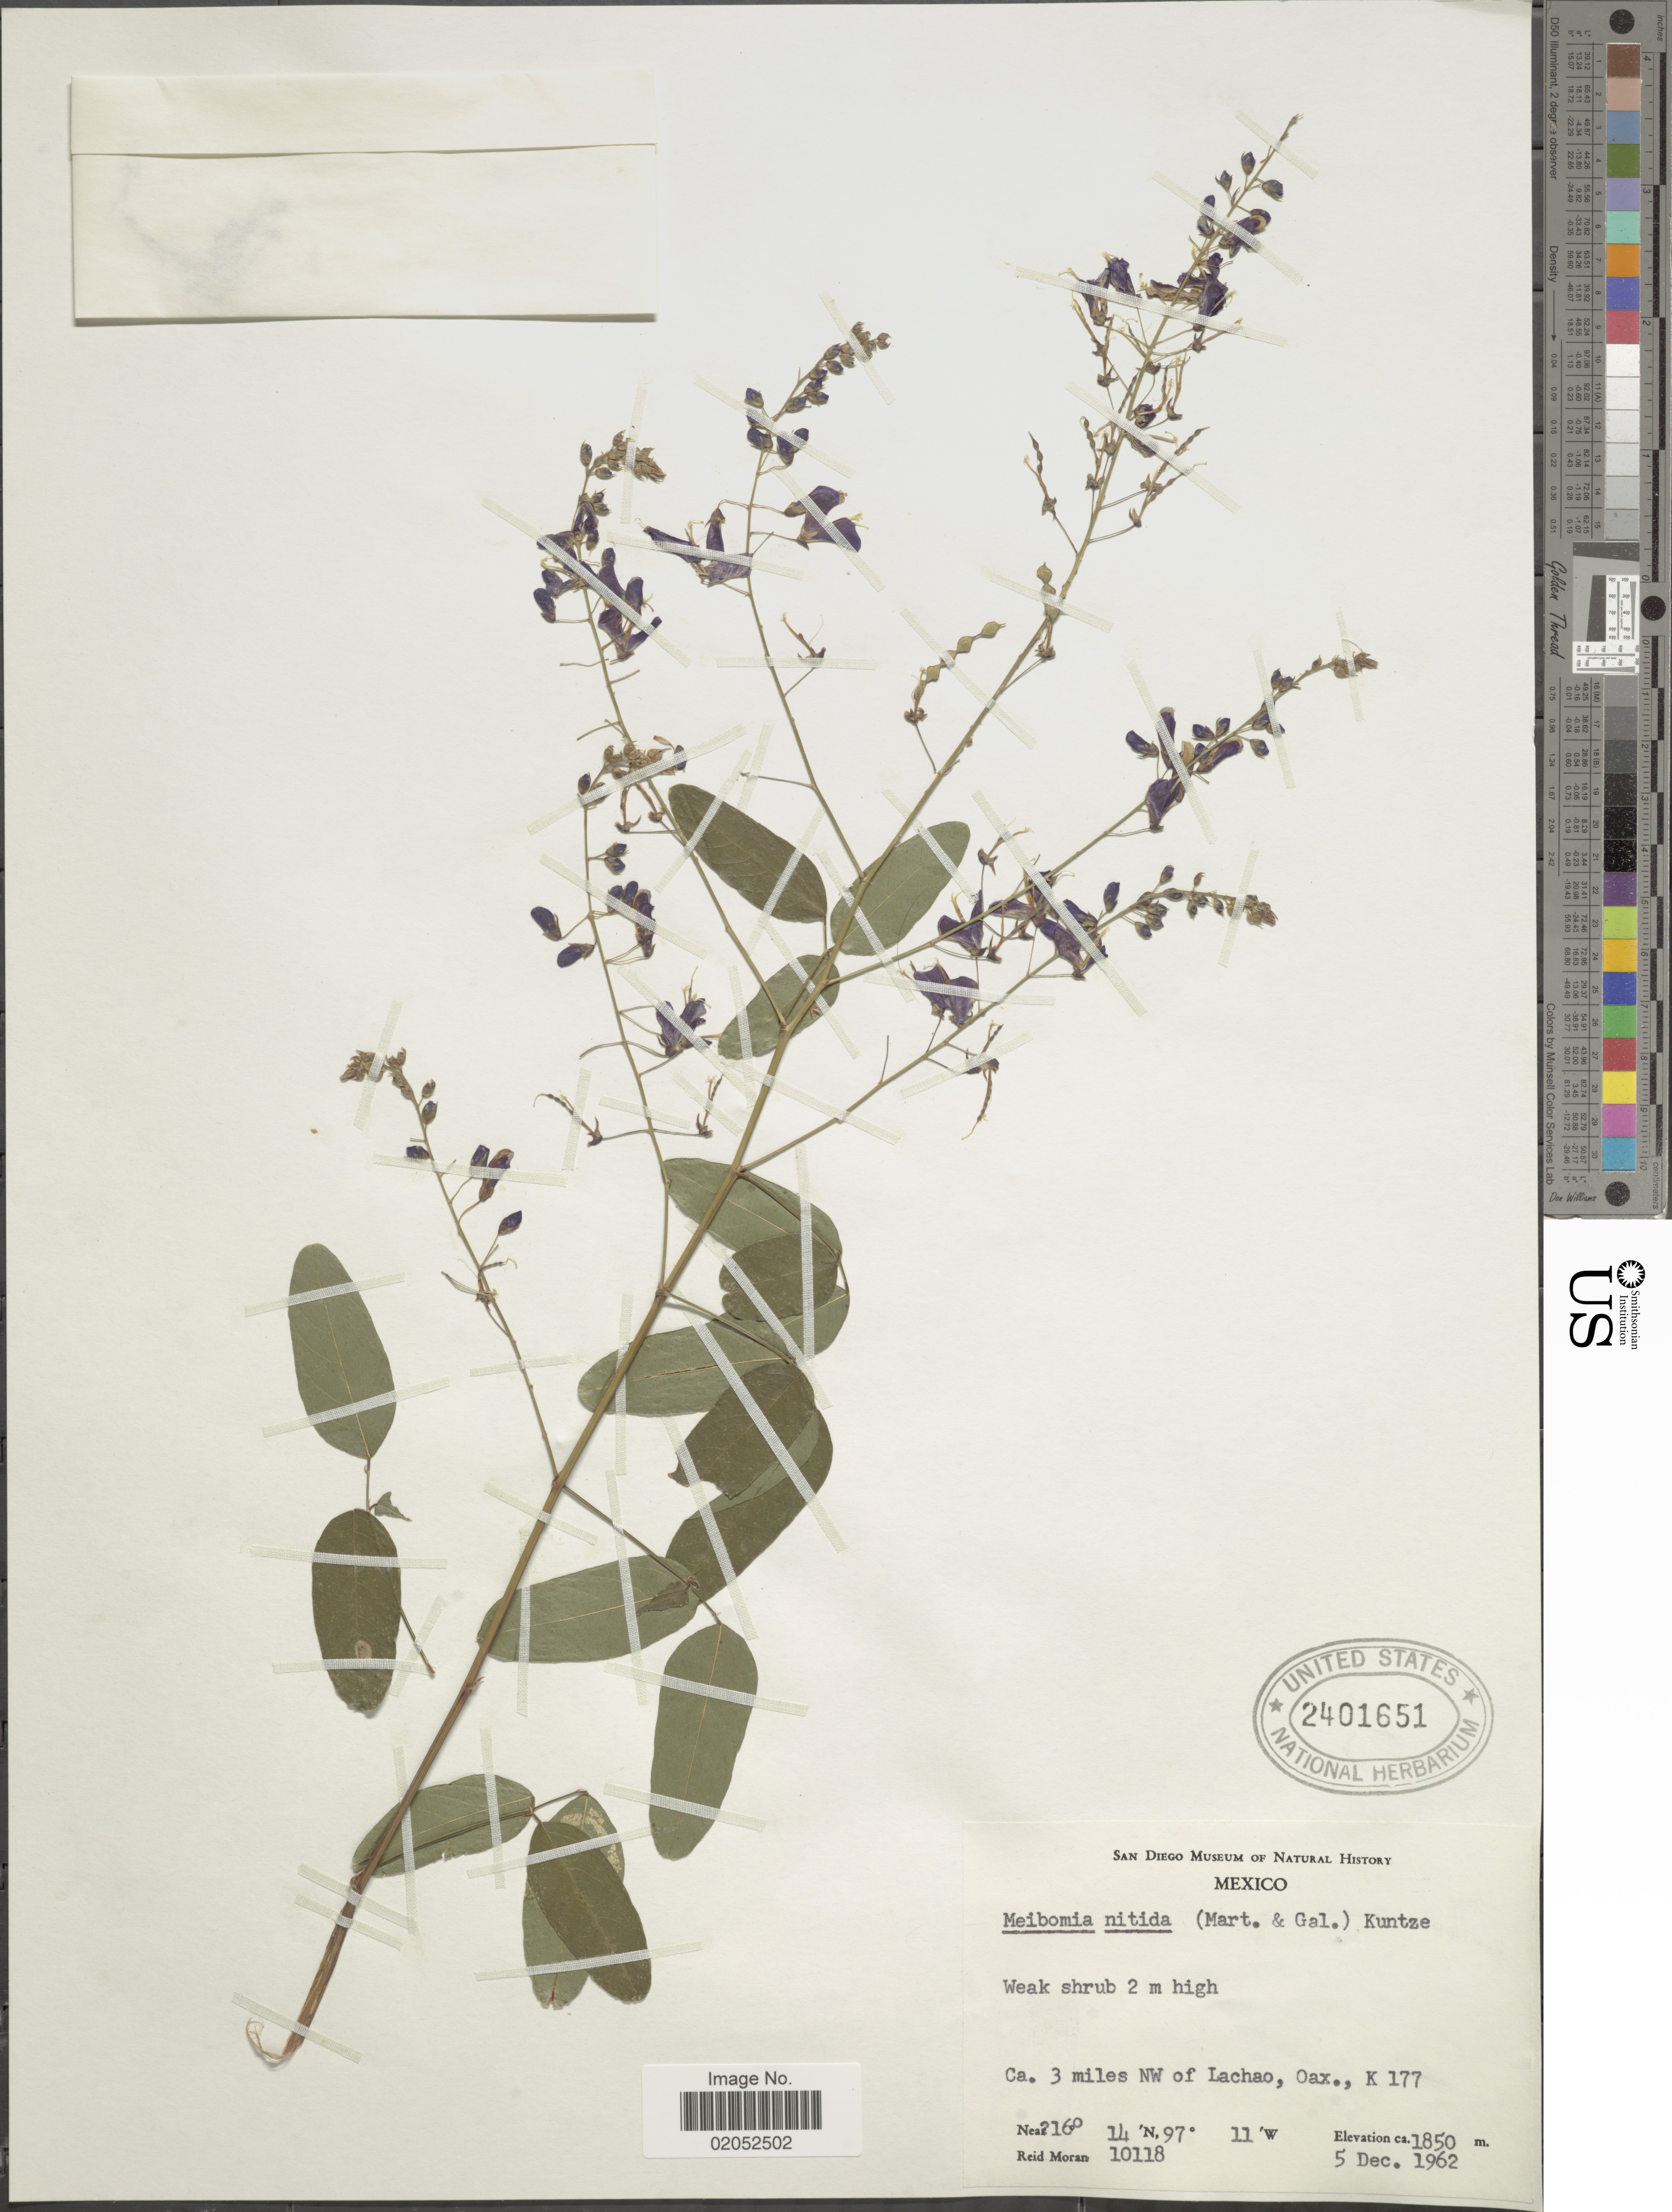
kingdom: Plantae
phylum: Tracheophyta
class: Magnoliopsida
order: Fabales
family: Fabaceae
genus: Desmodium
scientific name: Desmodium nitidum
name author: M. Martens & Galeotti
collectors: R. V. Moran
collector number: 10118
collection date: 1962-12-05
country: Mexico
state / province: Oaxaca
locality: Ca. 3 miles NW of Lachao, Oax.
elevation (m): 1850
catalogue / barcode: US 2401651